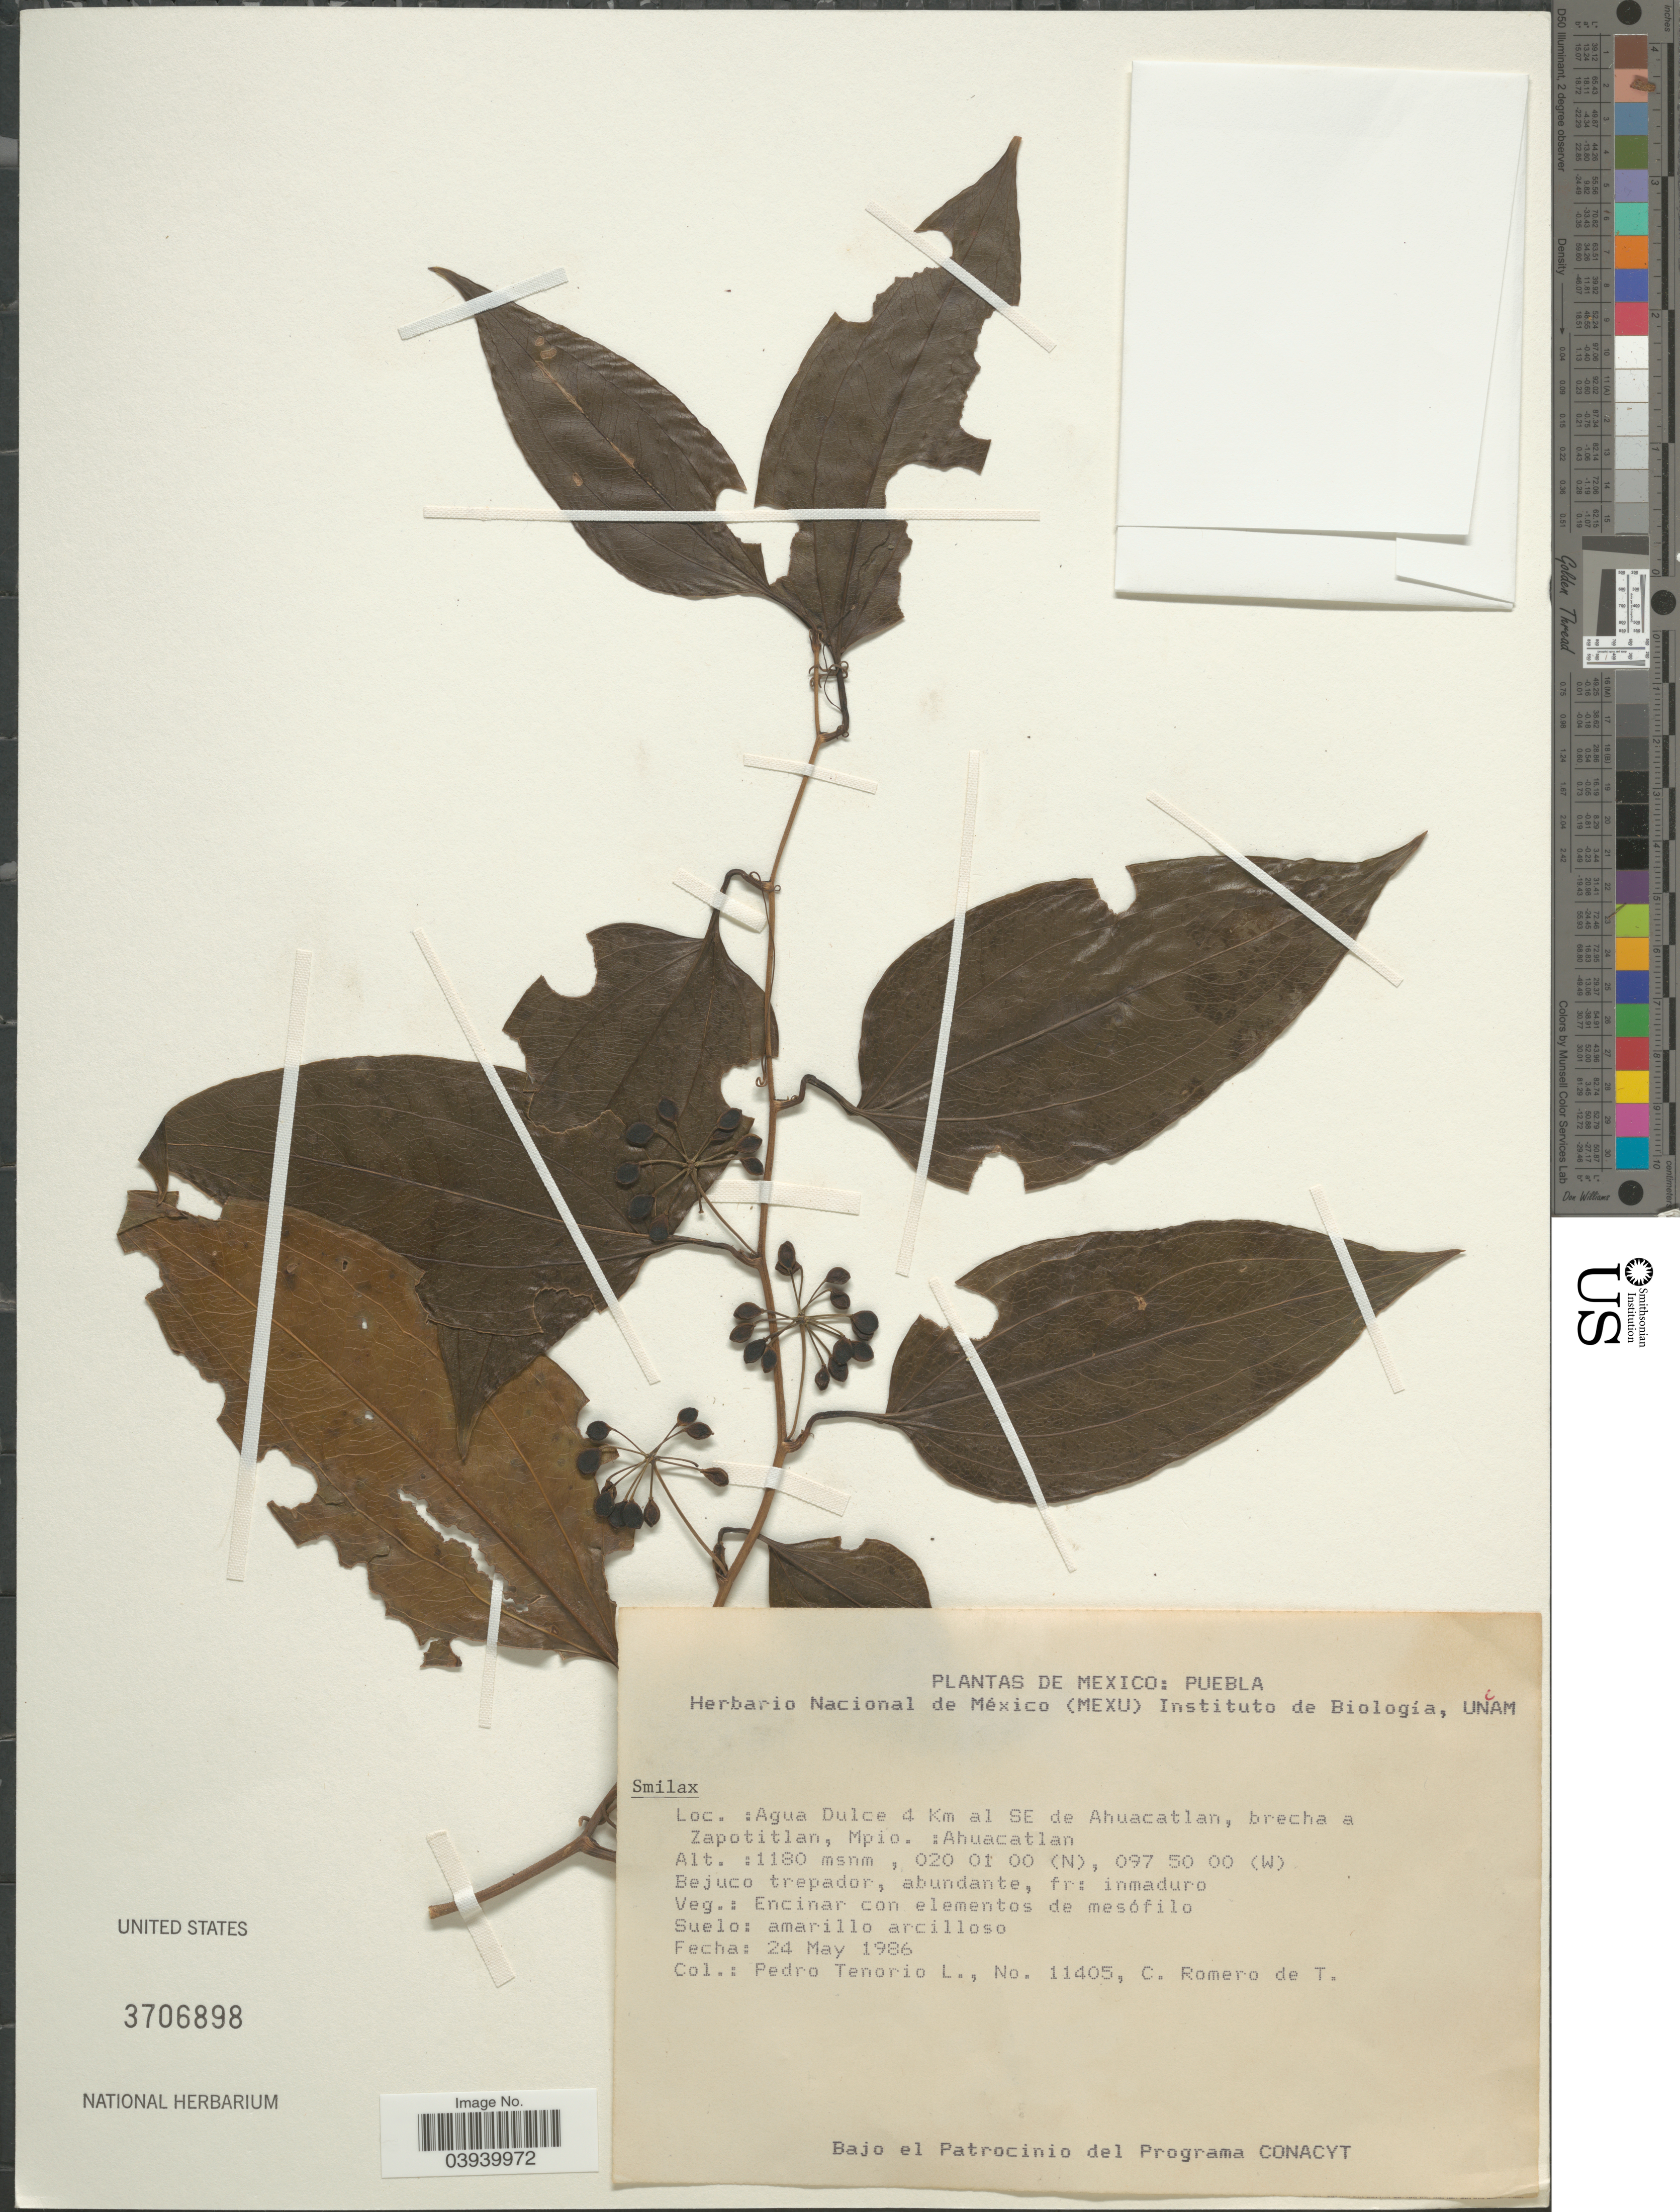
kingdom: Plantae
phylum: Tracheophyta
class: Liliopsida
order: Liliales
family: Smilacaceae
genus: Smilax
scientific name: Smilax sp.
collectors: P. Tenorio L. & C. Romero de T.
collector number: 11405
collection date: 1986-05-24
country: Mexico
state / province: Puebla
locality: Agua Dulce 4 Km al SE de Ahuacatlan, brecha a Zapotitlan, Mpio.: Ahuacatlan.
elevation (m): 1180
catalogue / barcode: US 3706898